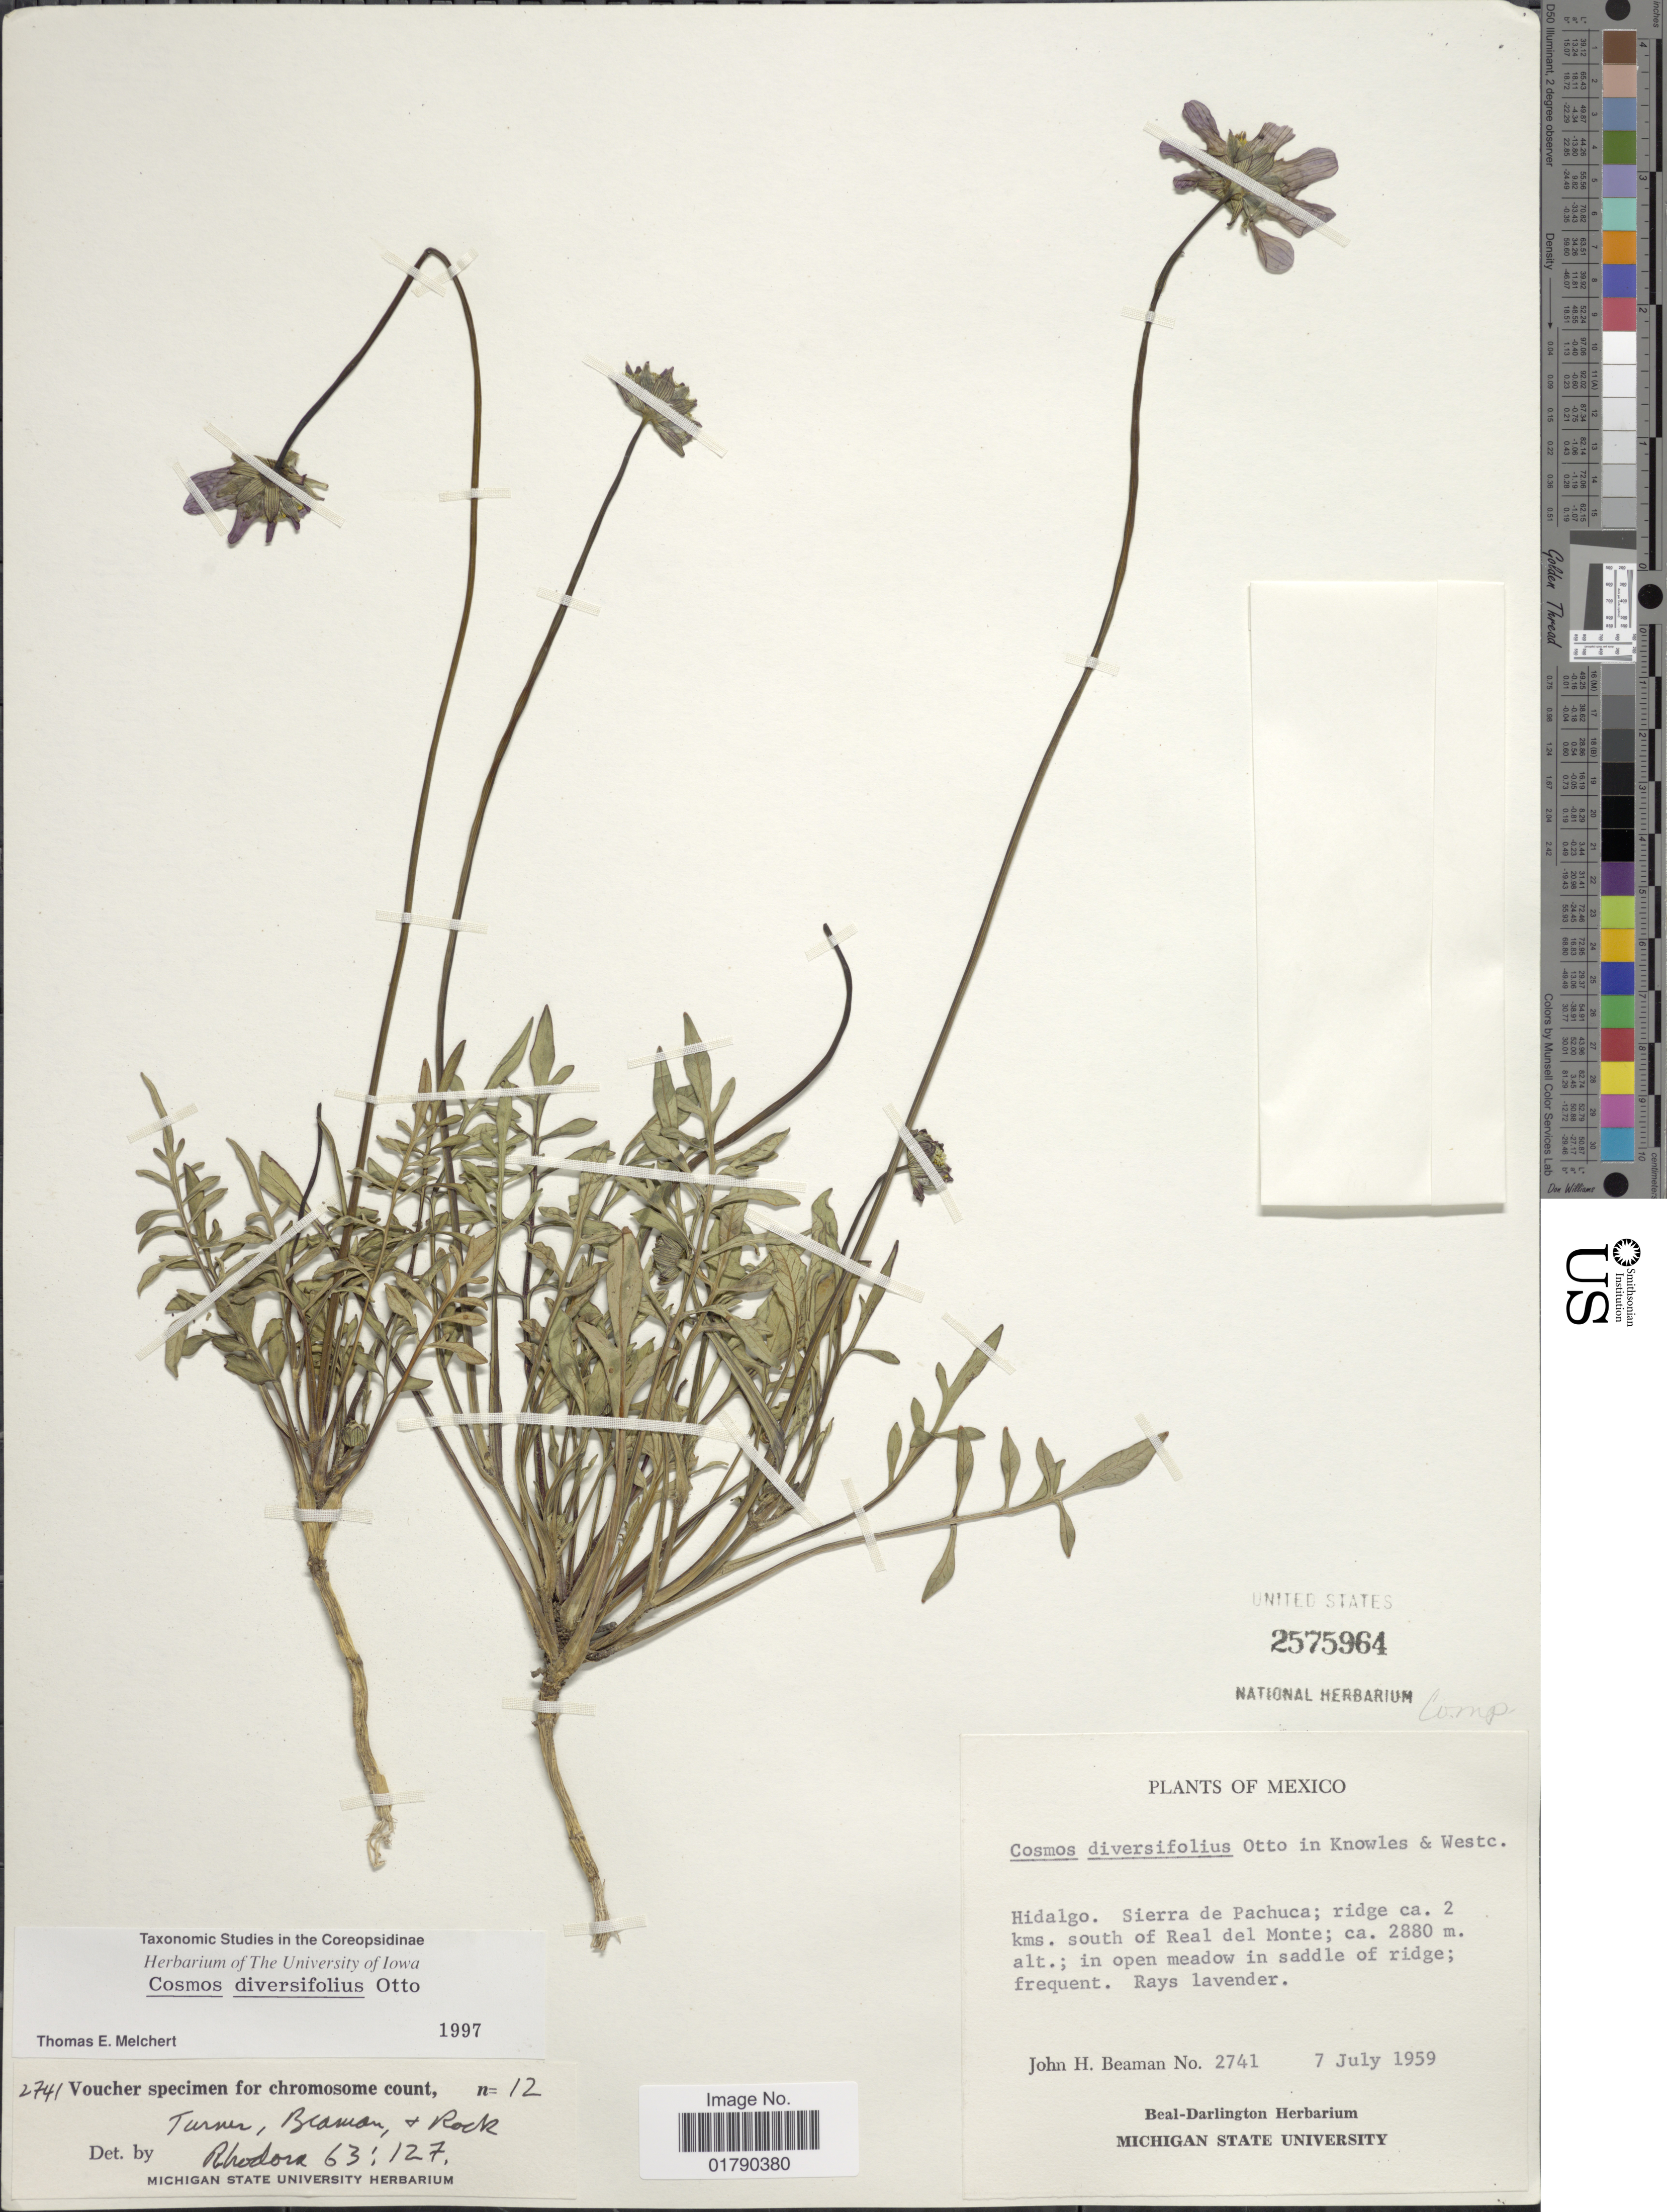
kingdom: Plantae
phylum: Tracheophyta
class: Magnoliopsida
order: Asterales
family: Asteraceae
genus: Cosmos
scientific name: Cosmos diversifolius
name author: Otto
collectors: J. H. Beaman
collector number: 2741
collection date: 1959-07-07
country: Mexico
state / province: Hidalgo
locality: Sierra de Pachuca, ridge ca 2 kms south of Real del Monte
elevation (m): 2880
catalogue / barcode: US 2575964